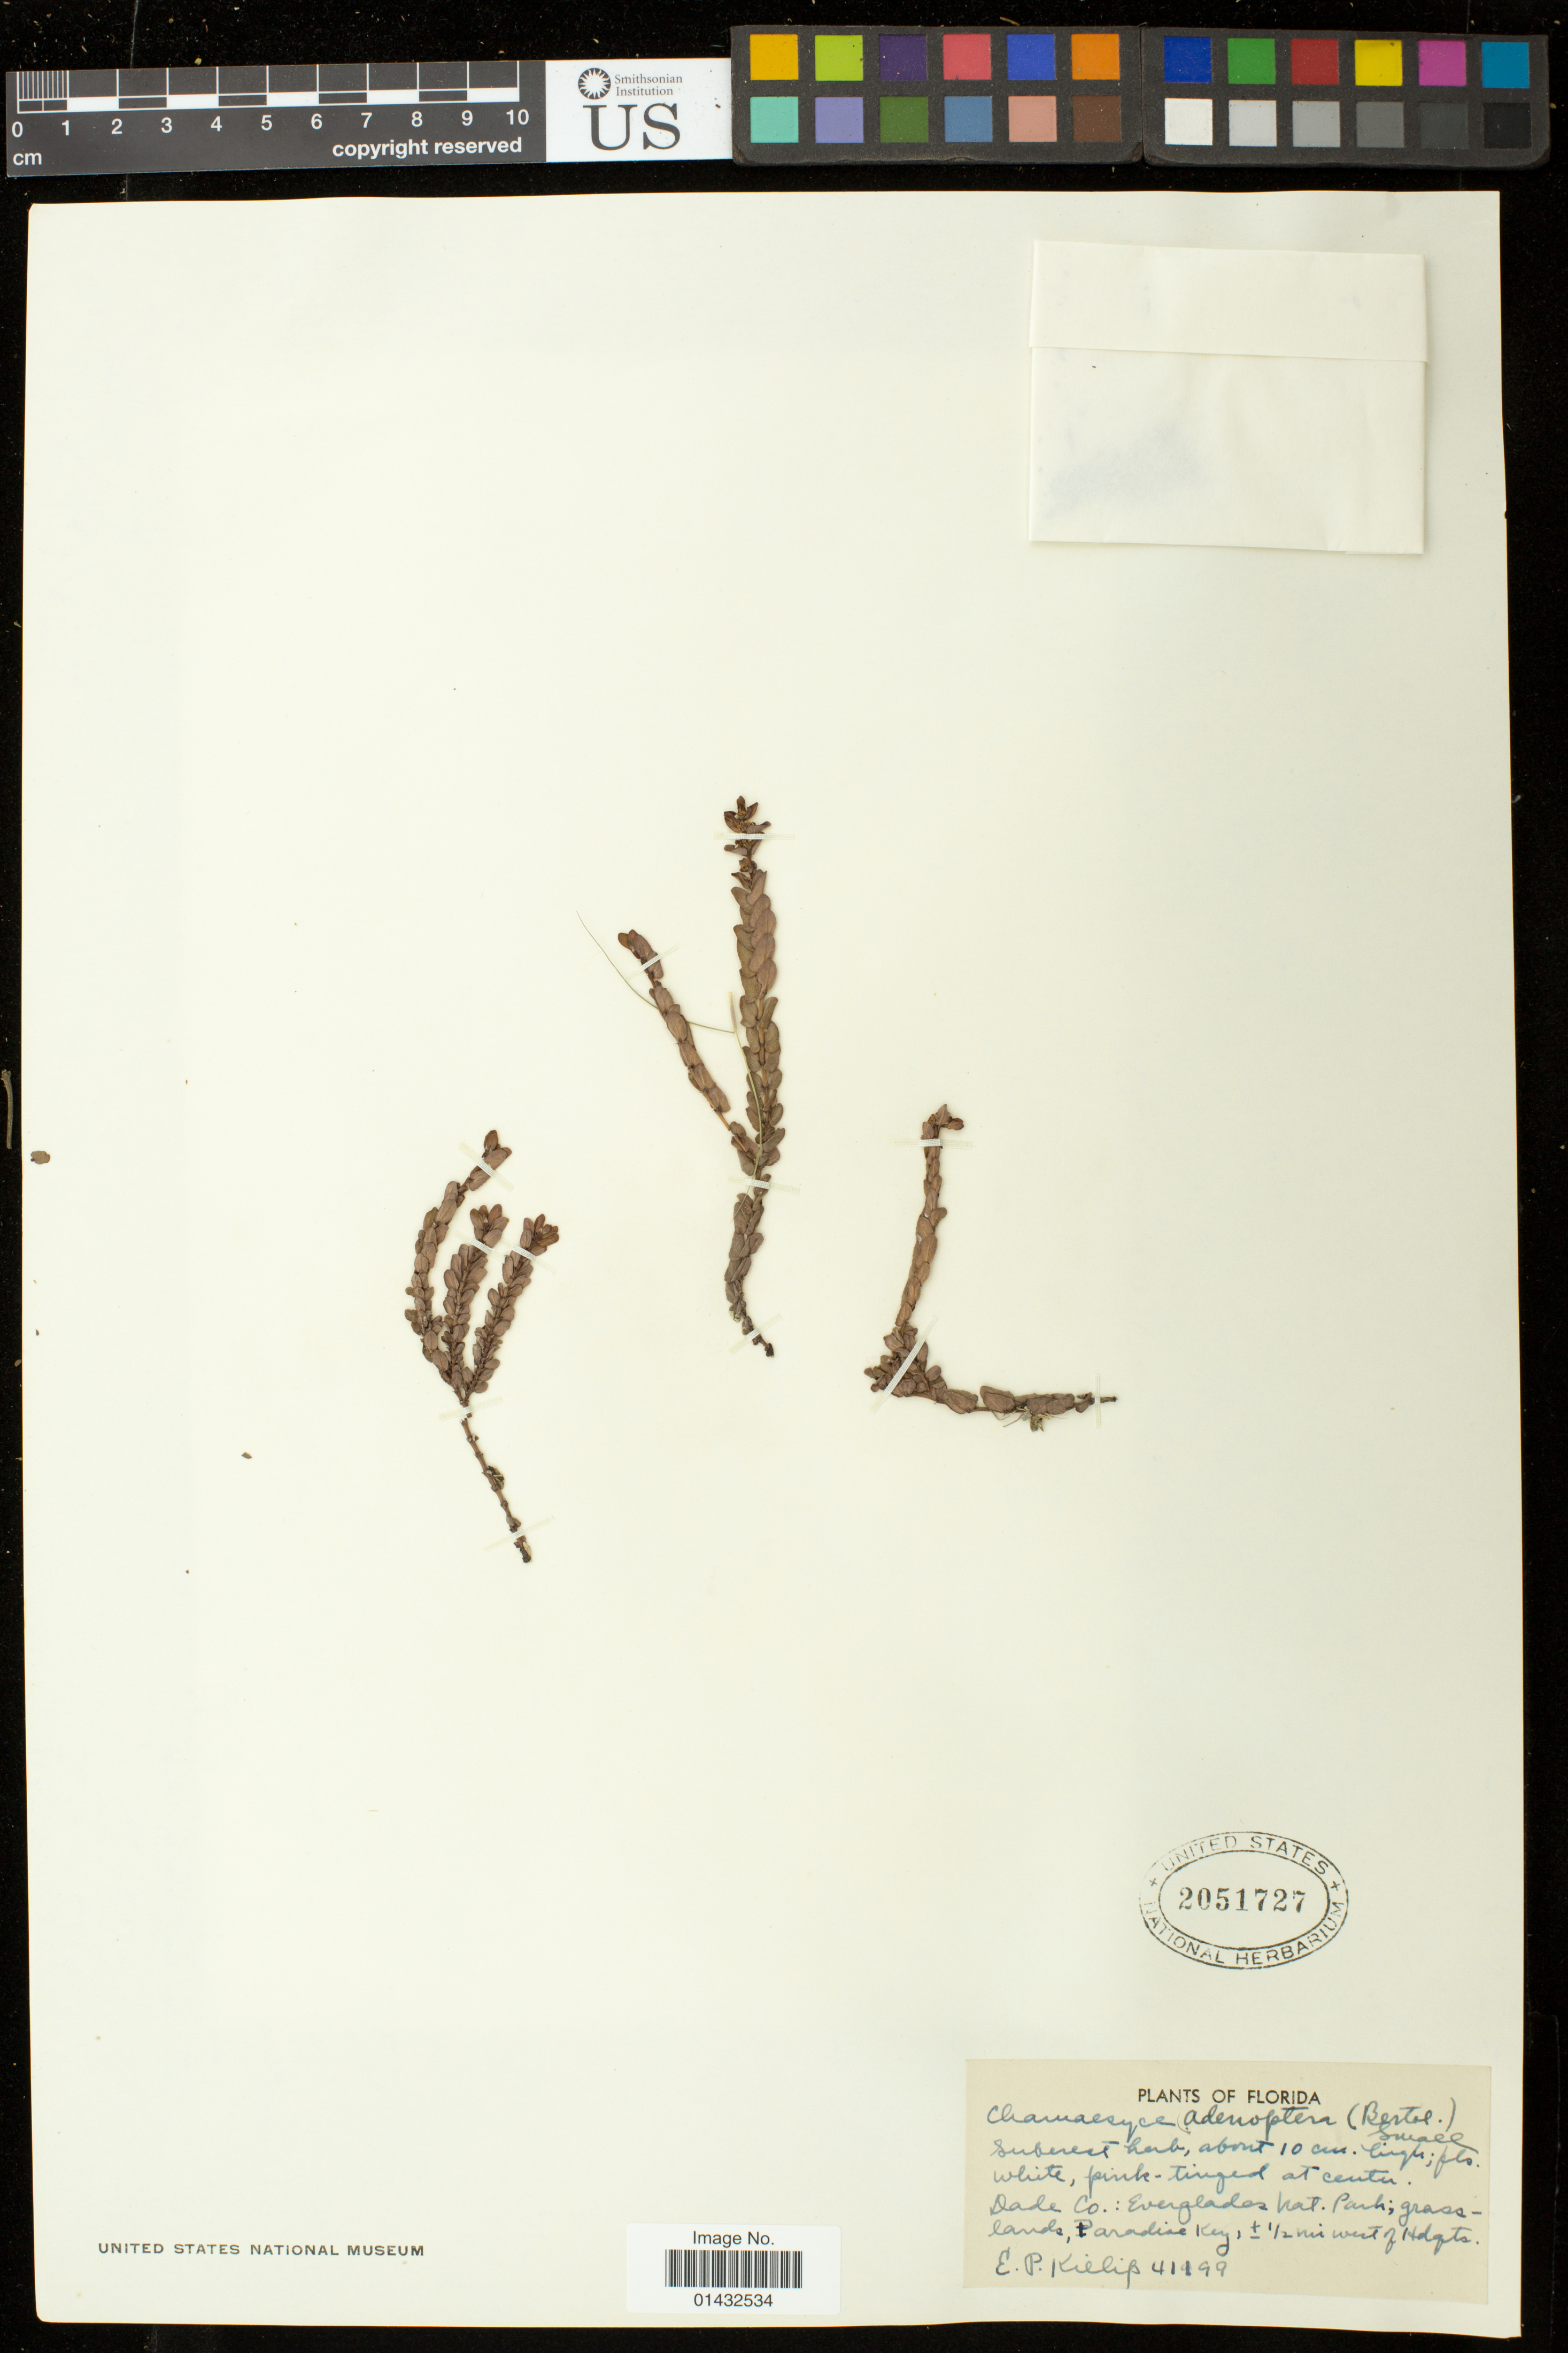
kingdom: Plantae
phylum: Tracheophyta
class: Magnoliopsida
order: Malpighiales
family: Euphorbiaceae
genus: Euphorbia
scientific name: Euphorbia adenoptera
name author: Bertol.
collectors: E. P. Killip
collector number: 41199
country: United States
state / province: Florida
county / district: Miami-Dade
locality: Everglades Nat. Park; grasslands, Paradise Key, +/- 1/2 mi west of Hdqts.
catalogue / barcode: US 2051727